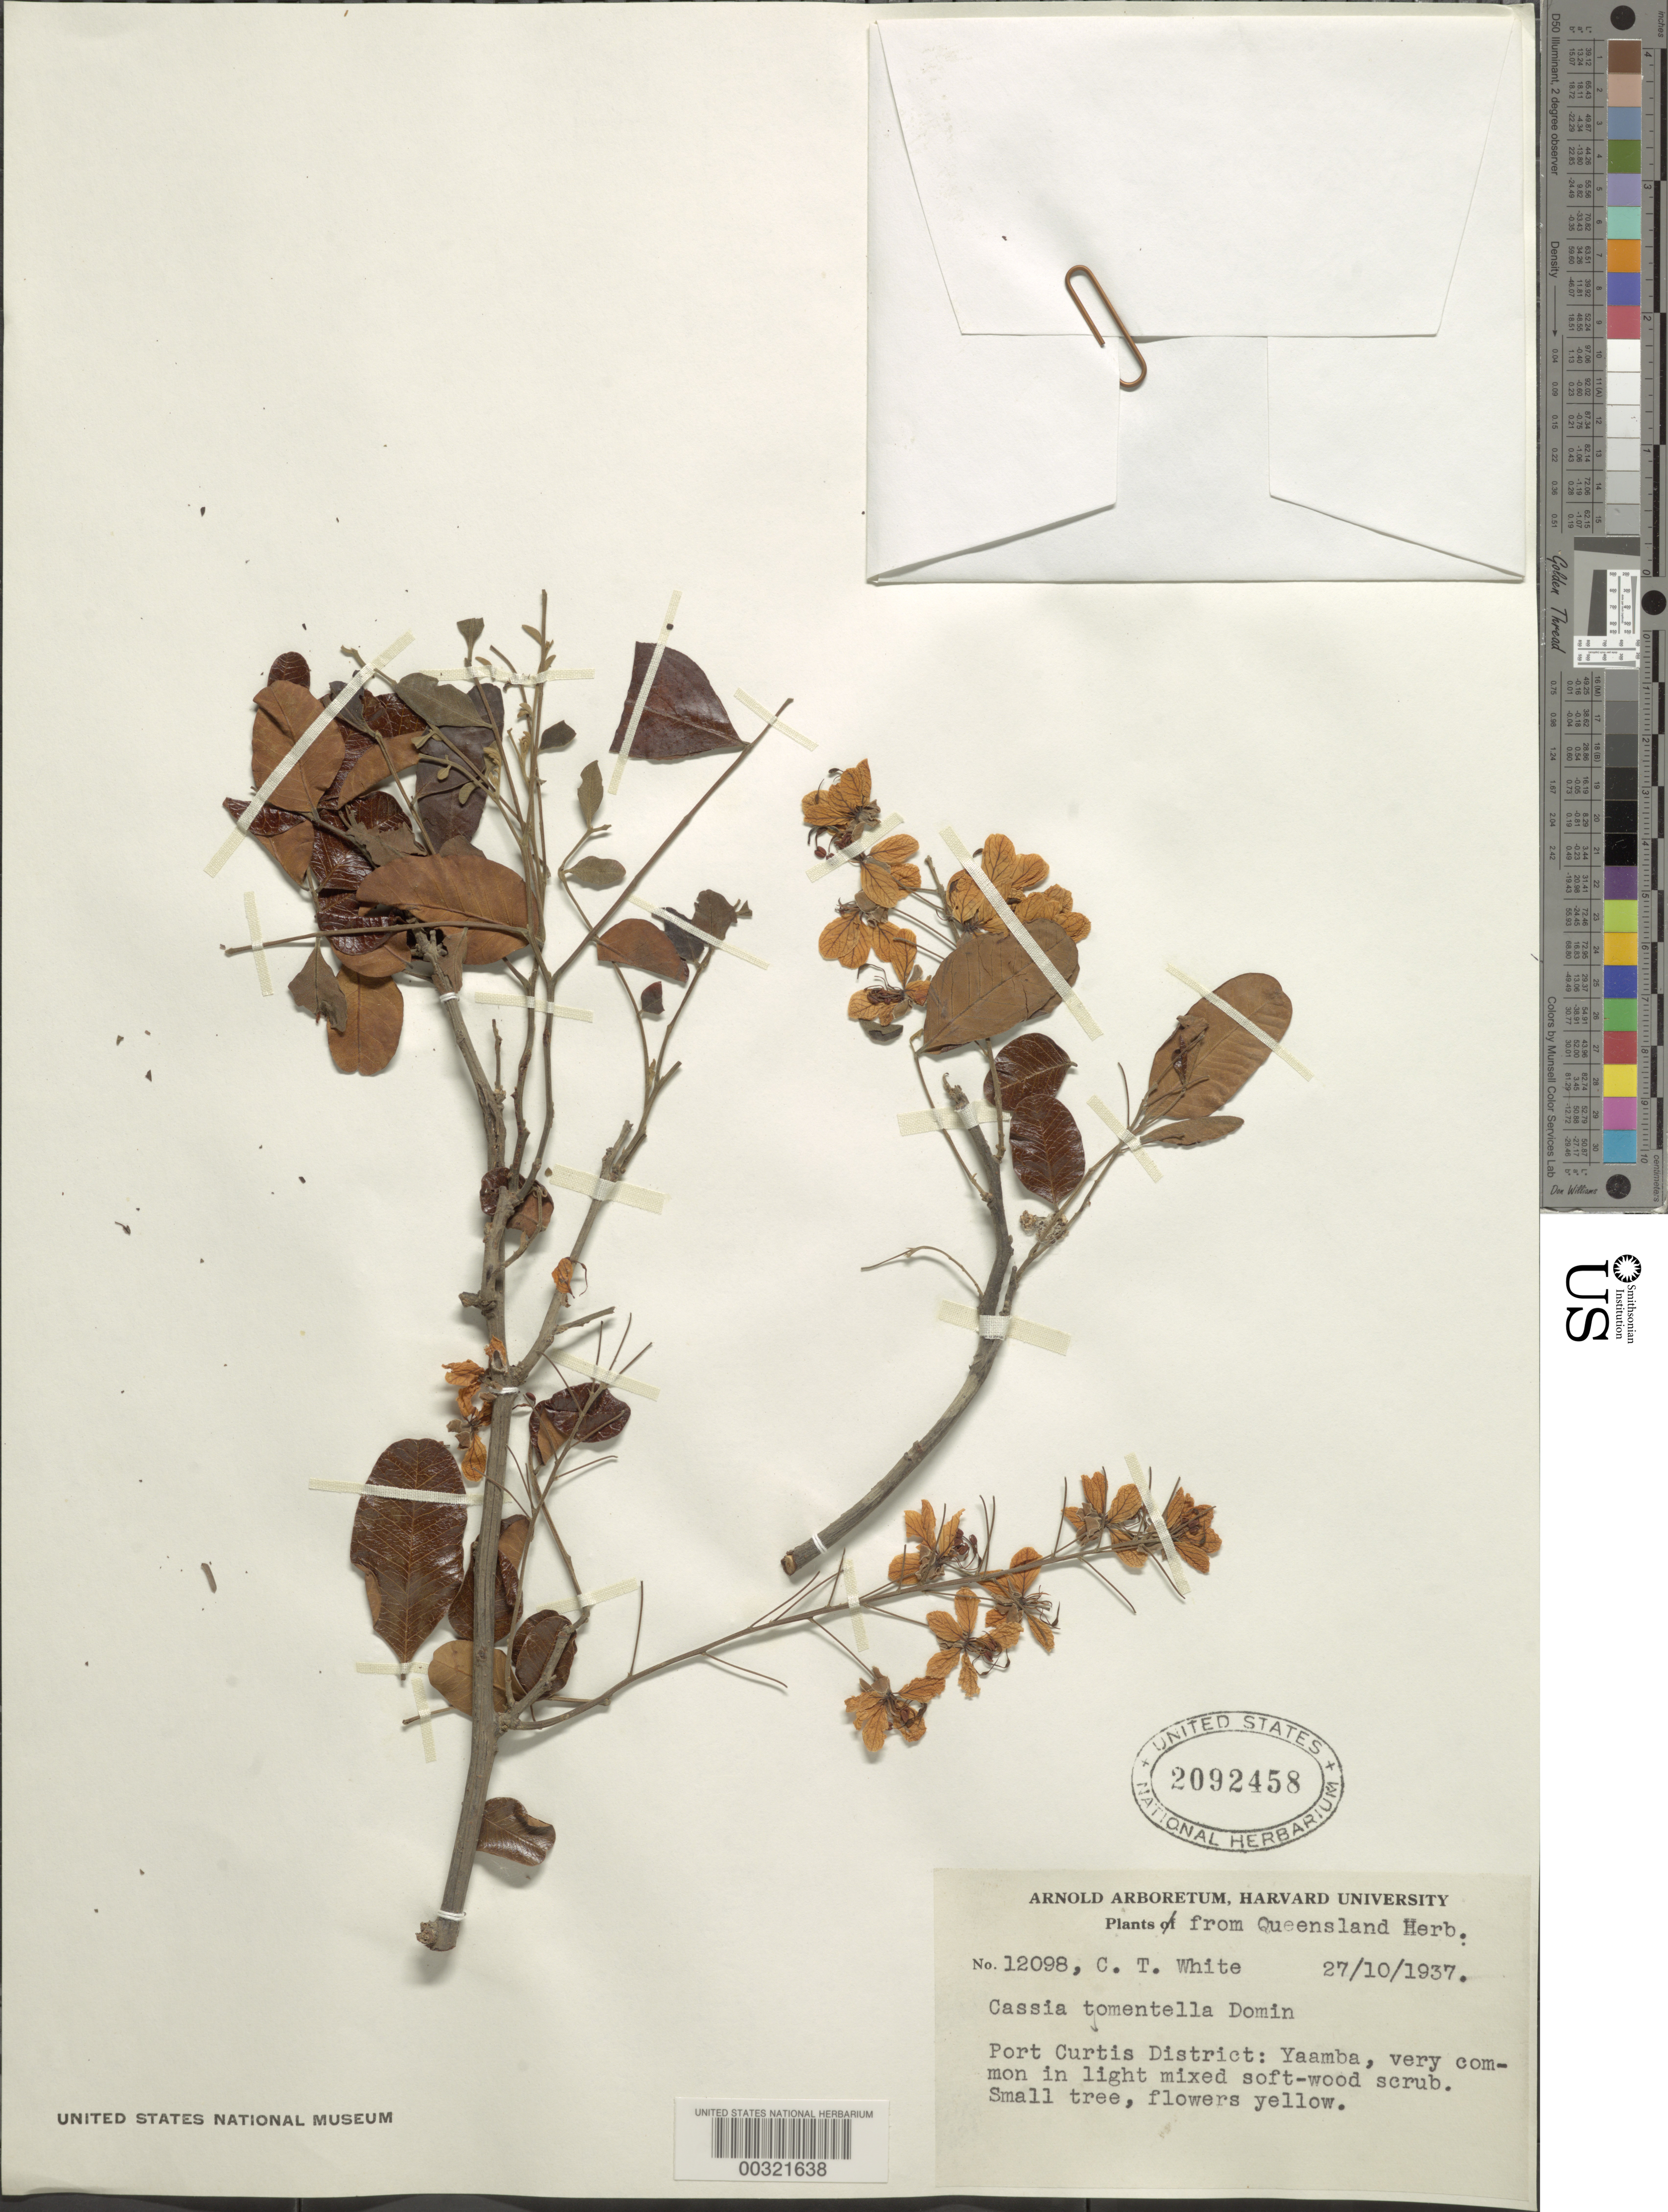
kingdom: Plantae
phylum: Tracheophyta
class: Magnoliopsida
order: Fabales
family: Fabaceae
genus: Cassia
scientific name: Cassia tomentella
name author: Domin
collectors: C. T. White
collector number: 12098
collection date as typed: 27 Oct 1937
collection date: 1937-10-27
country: Australia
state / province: Queensland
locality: Port curtis dist. (?), yaamba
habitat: Light mixed soft wood scrub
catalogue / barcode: US 2092458